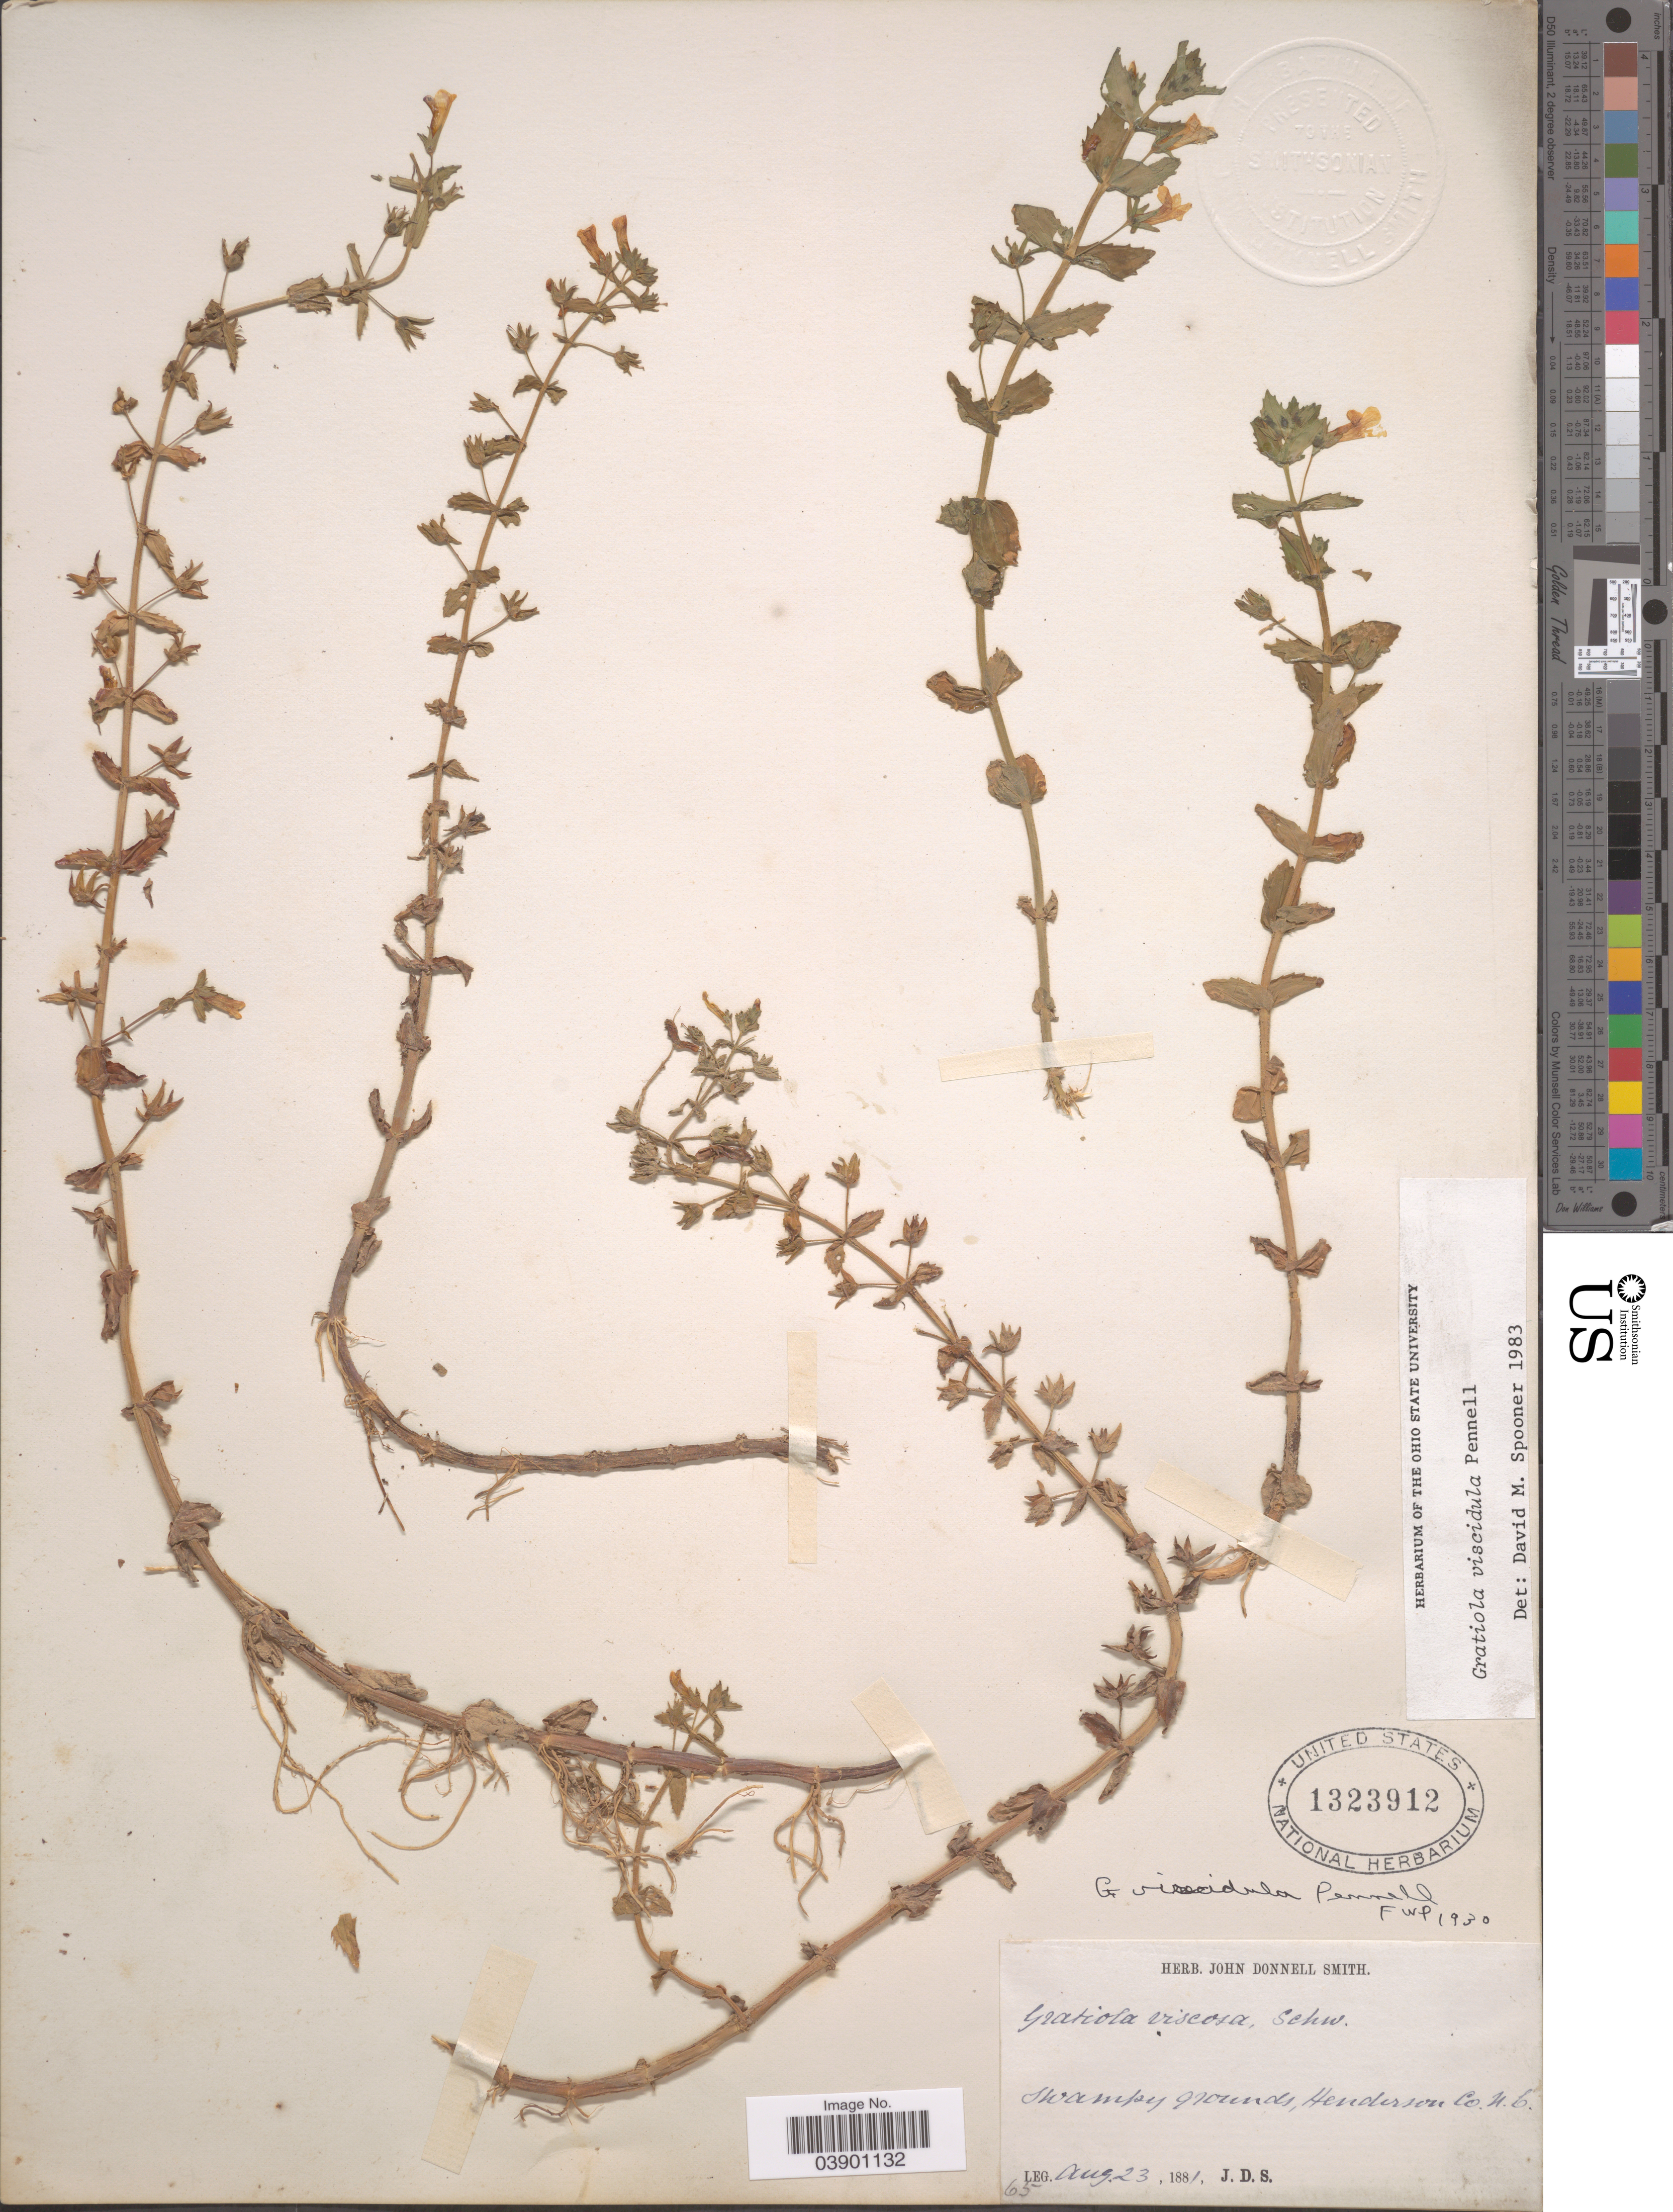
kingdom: Plantae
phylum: Tracheophyta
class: Magnoliopsida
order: Lamiales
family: Plantaginaceae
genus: Gratiola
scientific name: Gratiola viscidula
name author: Pennell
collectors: J. Donnell Smith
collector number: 65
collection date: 1881-08-23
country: United States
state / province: North Carolina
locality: Henderson Co.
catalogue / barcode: US 1323912